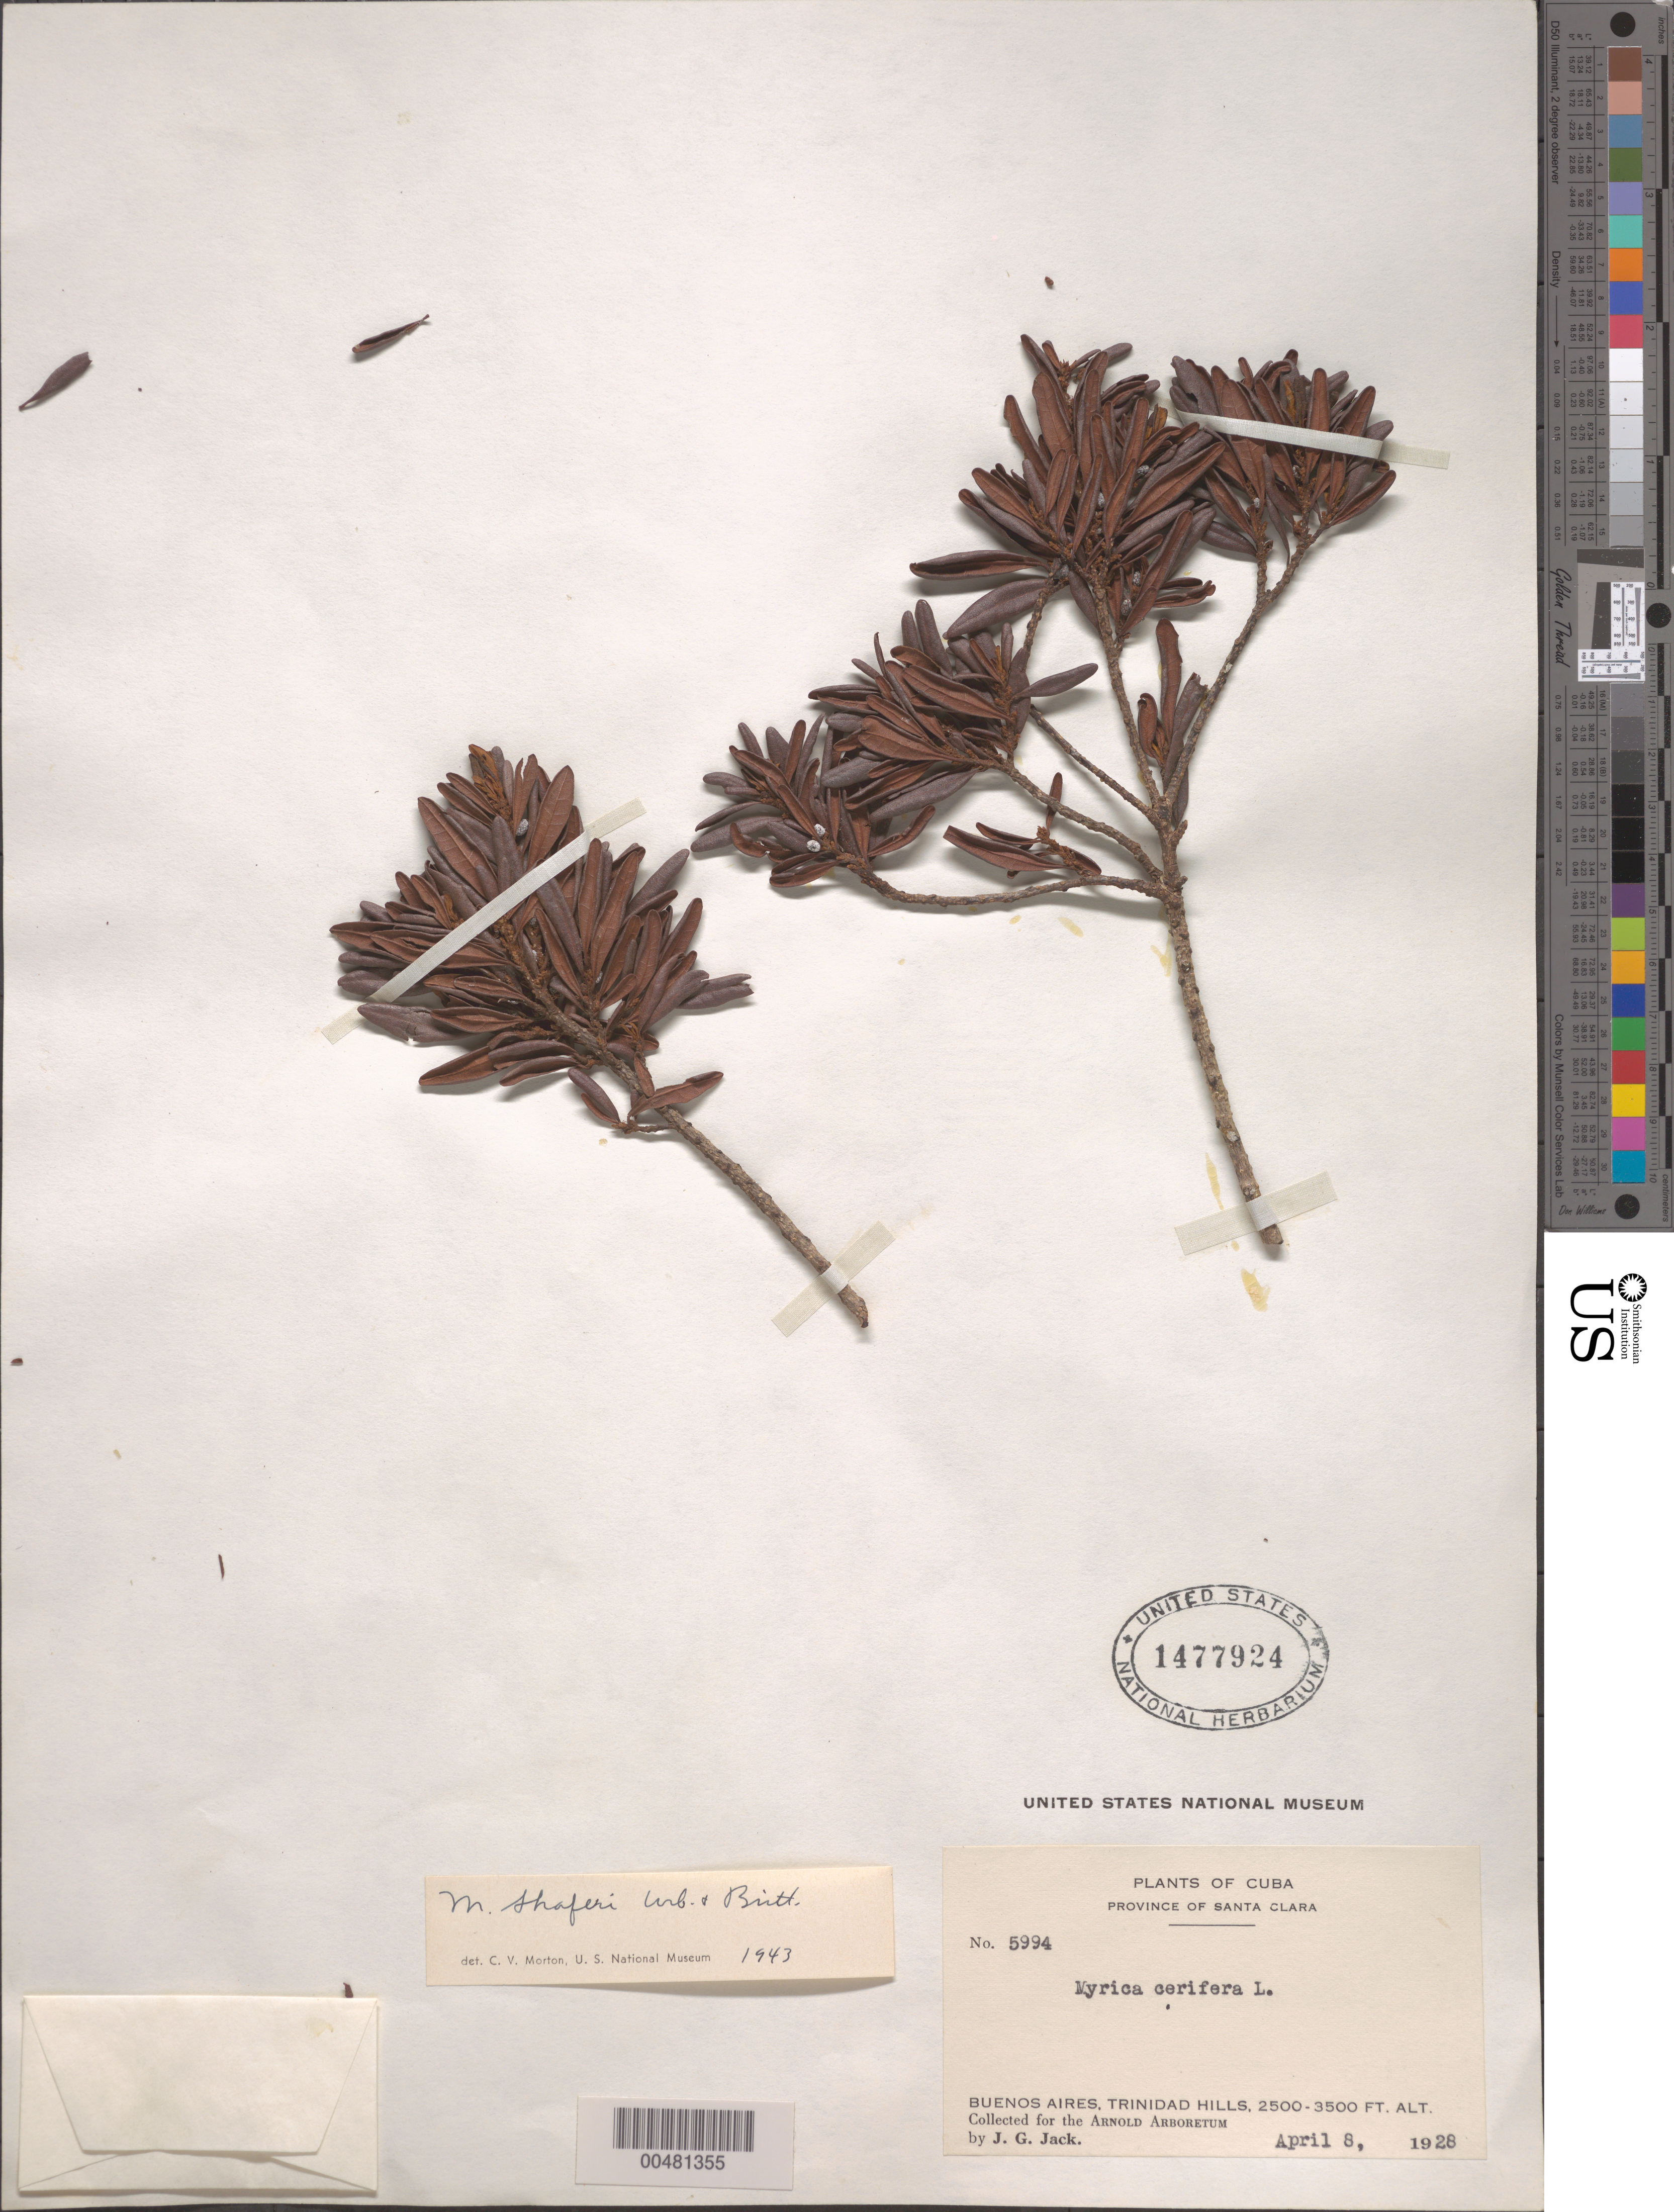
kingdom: Plantae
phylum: Tracheophyta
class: Magnoliopsida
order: Fagales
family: Myricaceae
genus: Myrica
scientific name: Myrica shaferi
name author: Urb. & Britton in Urb.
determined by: Morton, C. V.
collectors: J. G. Jack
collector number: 5994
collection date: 1928-04-08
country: Cuba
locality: Santa Clara Province. Buenos Aires, Trinidad Hills.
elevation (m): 2500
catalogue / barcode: US 1477924